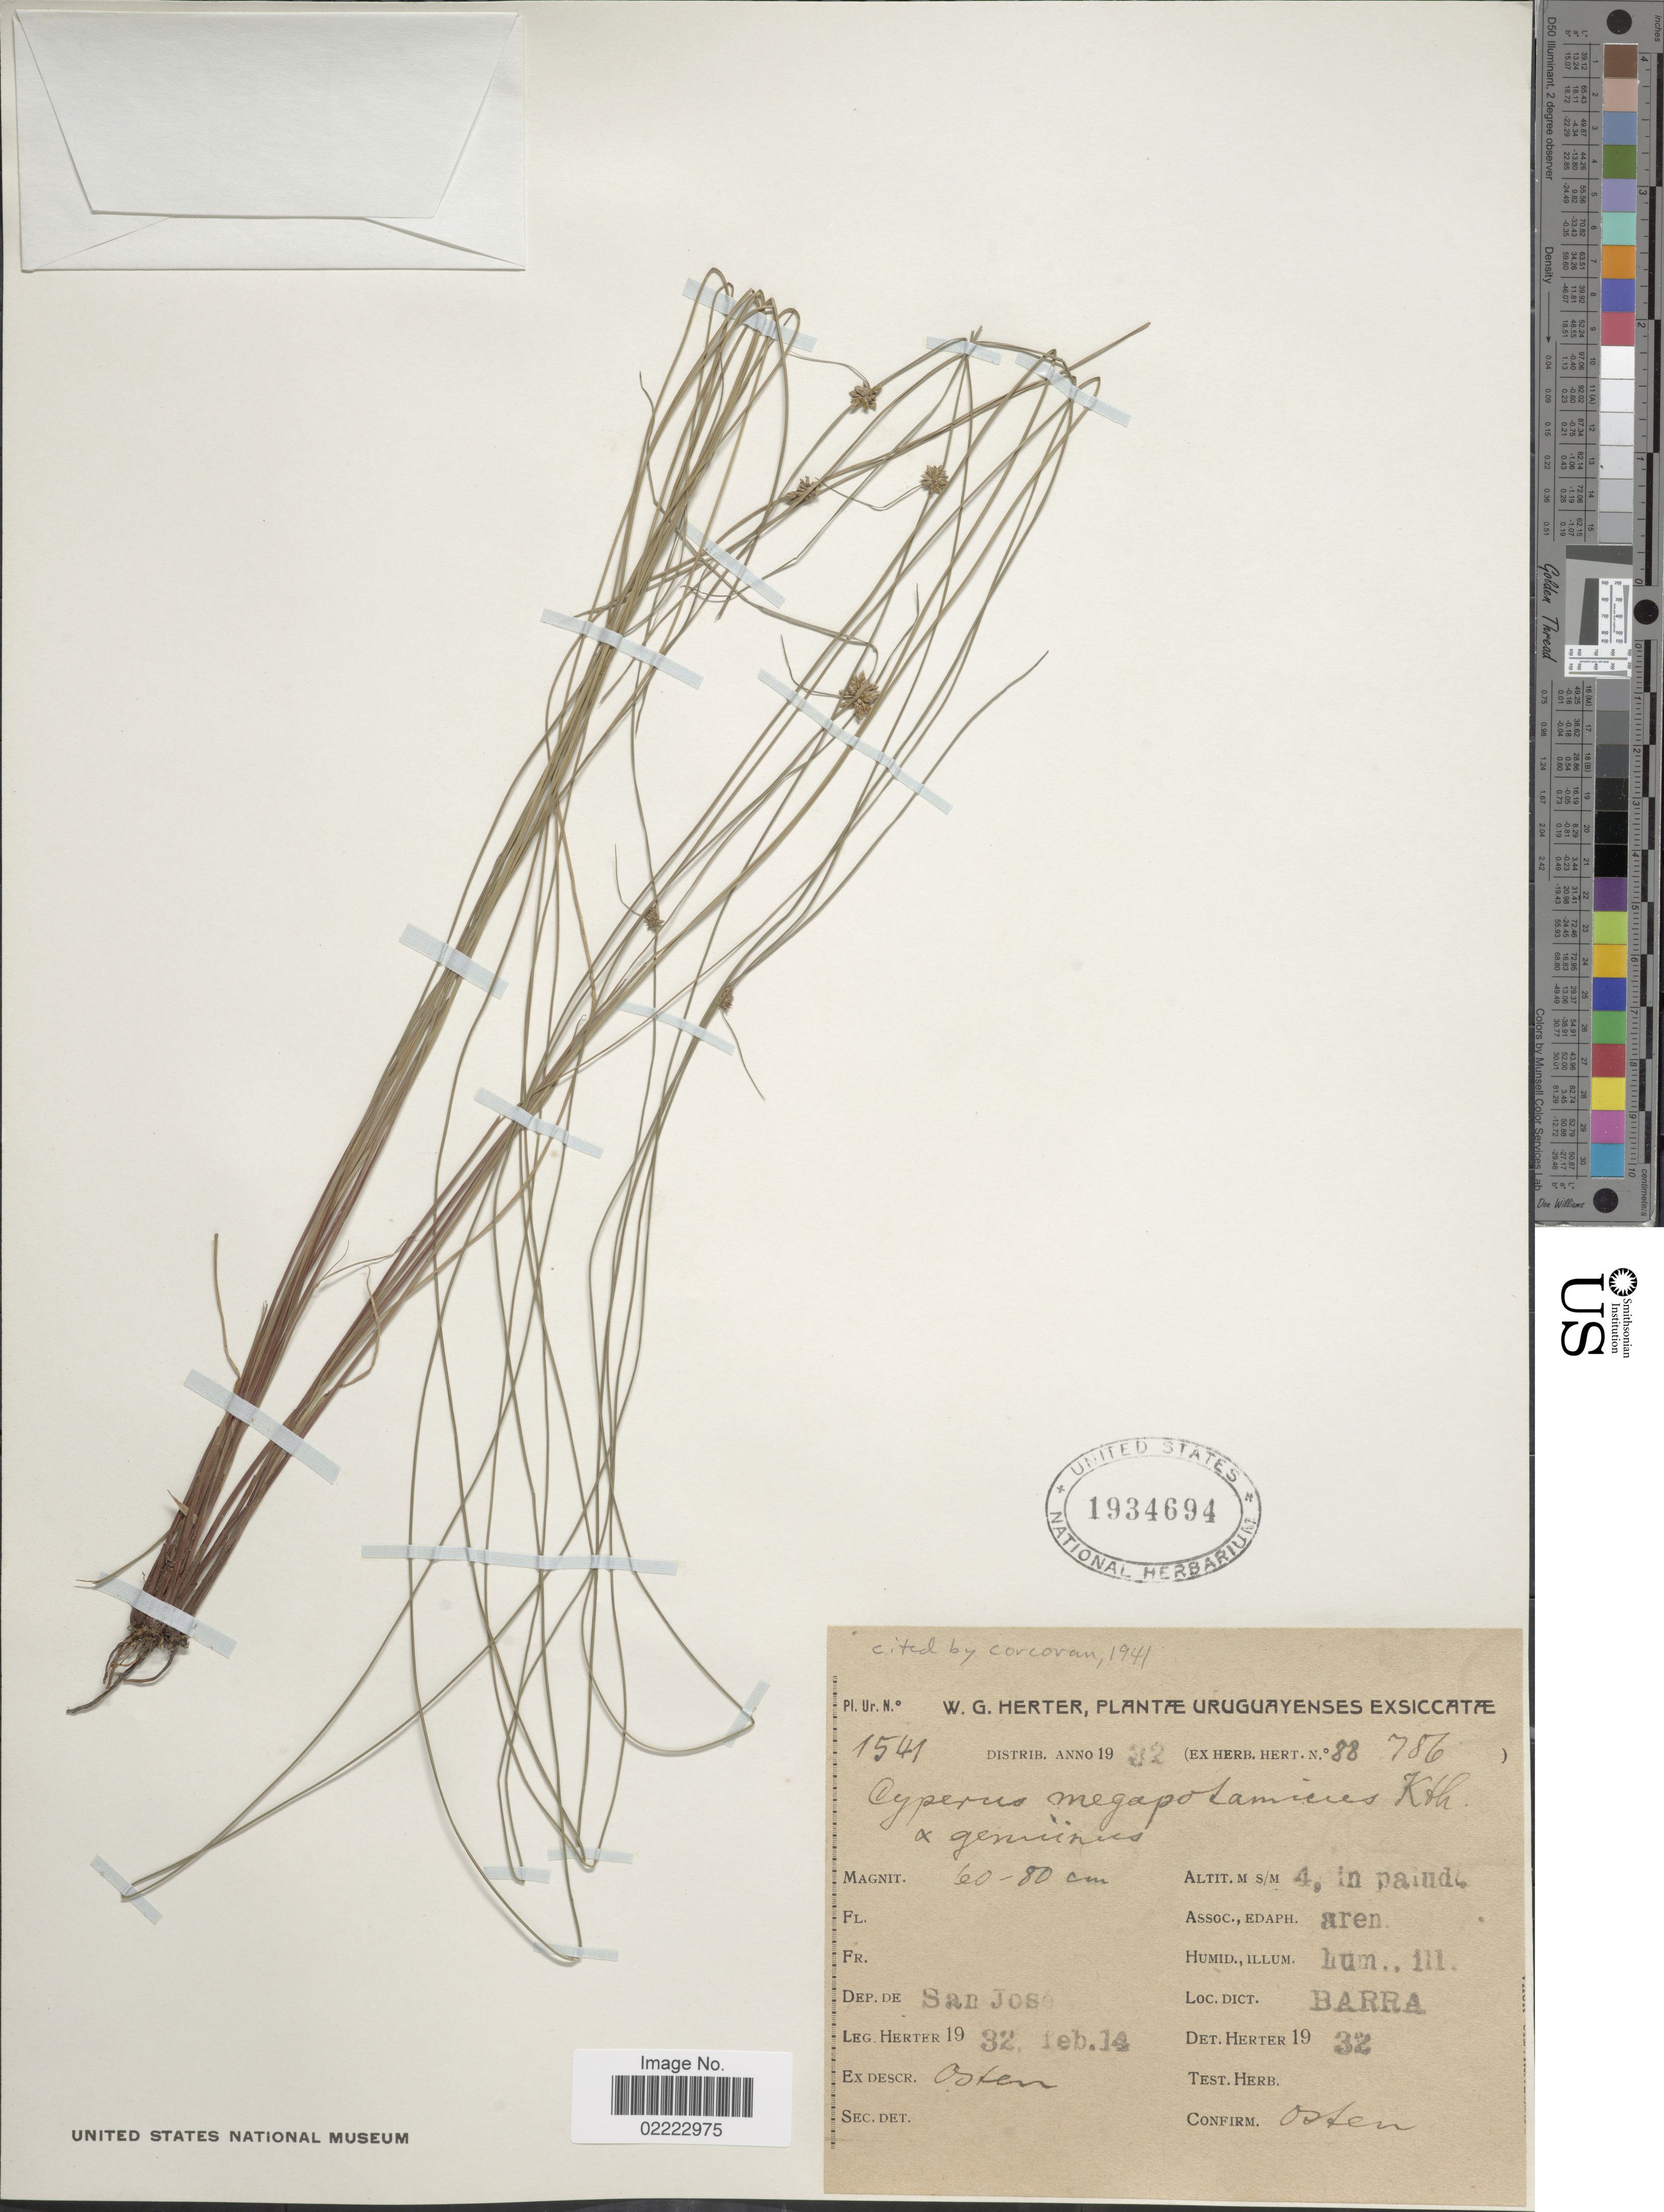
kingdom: Plantae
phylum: Tracheophyta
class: Liliopsida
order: Poales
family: Cyperaceae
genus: Cyperus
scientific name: Cyperus megapotamicus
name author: (A. Dietr.) Kunth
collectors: W. G. Herter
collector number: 1541/786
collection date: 1932-02-14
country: Uruguay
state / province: San Jose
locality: Dep. de San Jose, Dict. Barra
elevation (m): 4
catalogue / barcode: US 1934694